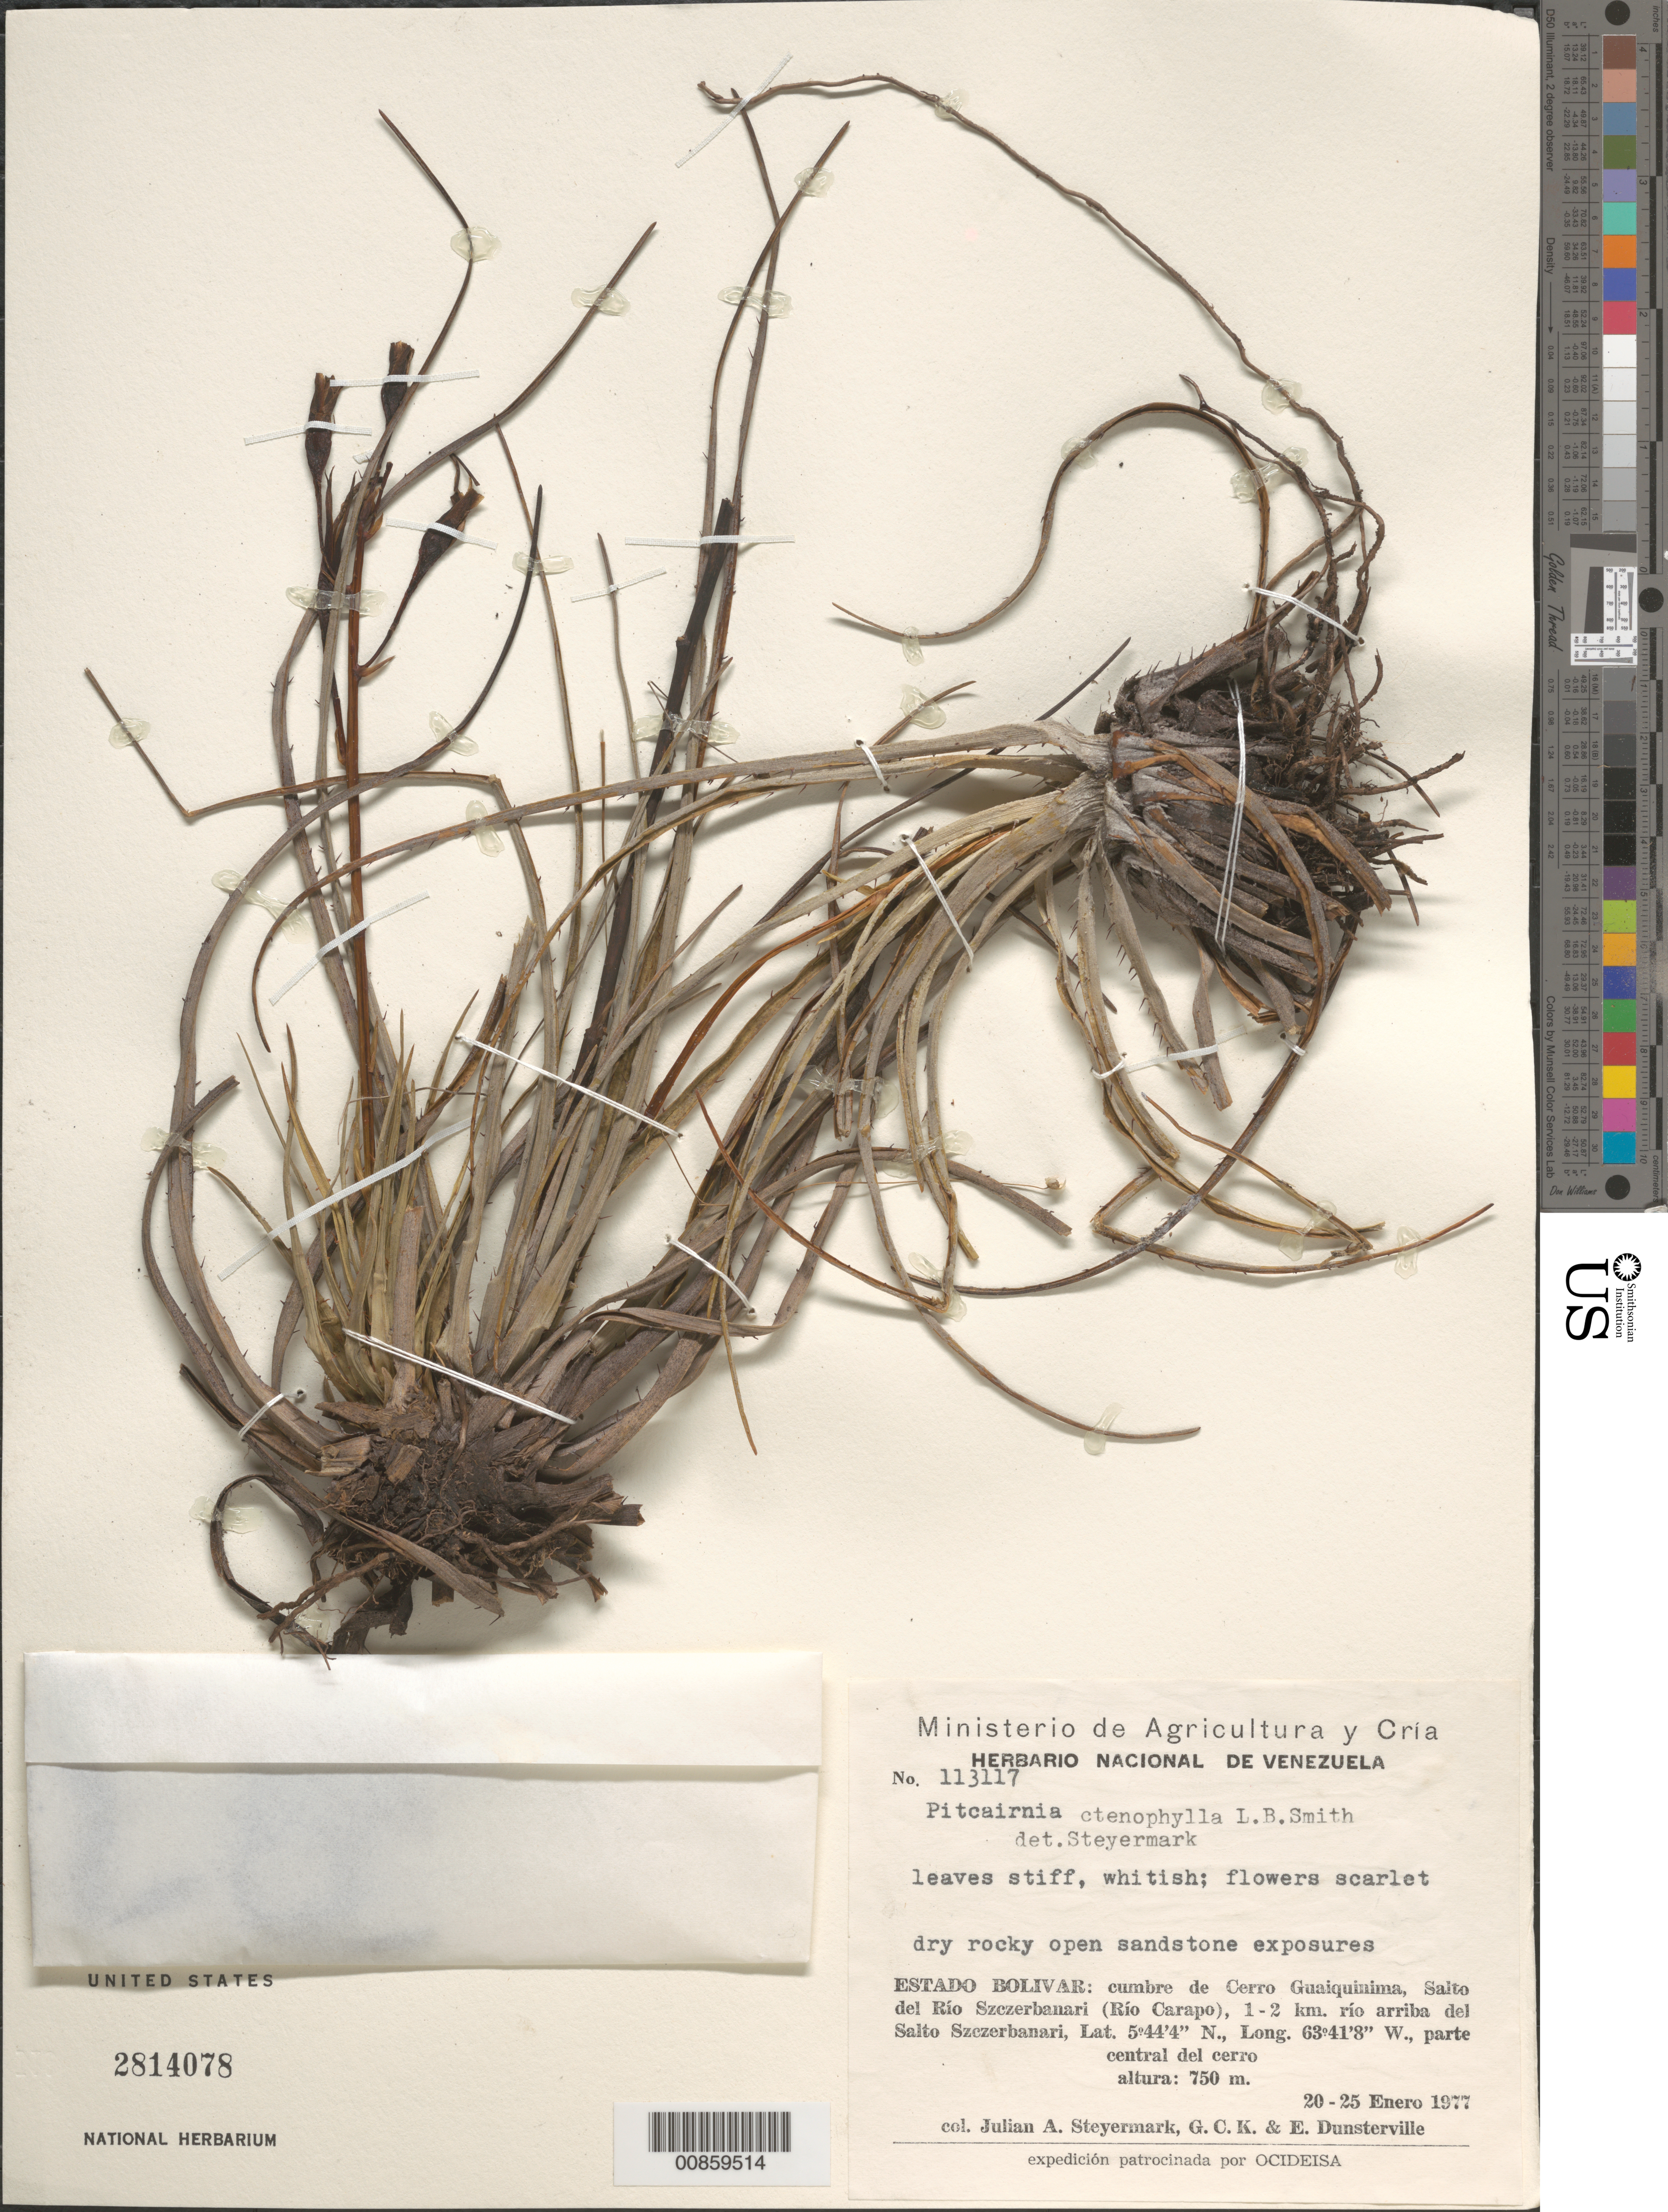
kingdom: Plantae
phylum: Tracheophyta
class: Liliopsida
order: Poales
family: Bromeliaceae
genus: Pitcairnia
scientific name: Pitcairnia ctenophylla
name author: L.B. Sm. in Gleason & Killip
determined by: Steyermark, Julian A., (VEN)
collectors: J. Steyermark, G. C. K. Dunsterville & E. Dunsterville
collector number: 113117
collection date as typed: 20-Jan-77 to 25-Jan-77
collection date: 1977-01-20/1977-01-25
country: Venezuela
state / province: Bolívar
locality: Cerro Guaiquinima, summit, salto del Río Szczerbanari (Río Carapo), 1-2 km río arriba del Salto Szczerbanari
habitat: Dry rocky open sandstone exposures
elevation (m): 750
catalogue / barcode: US 2814078